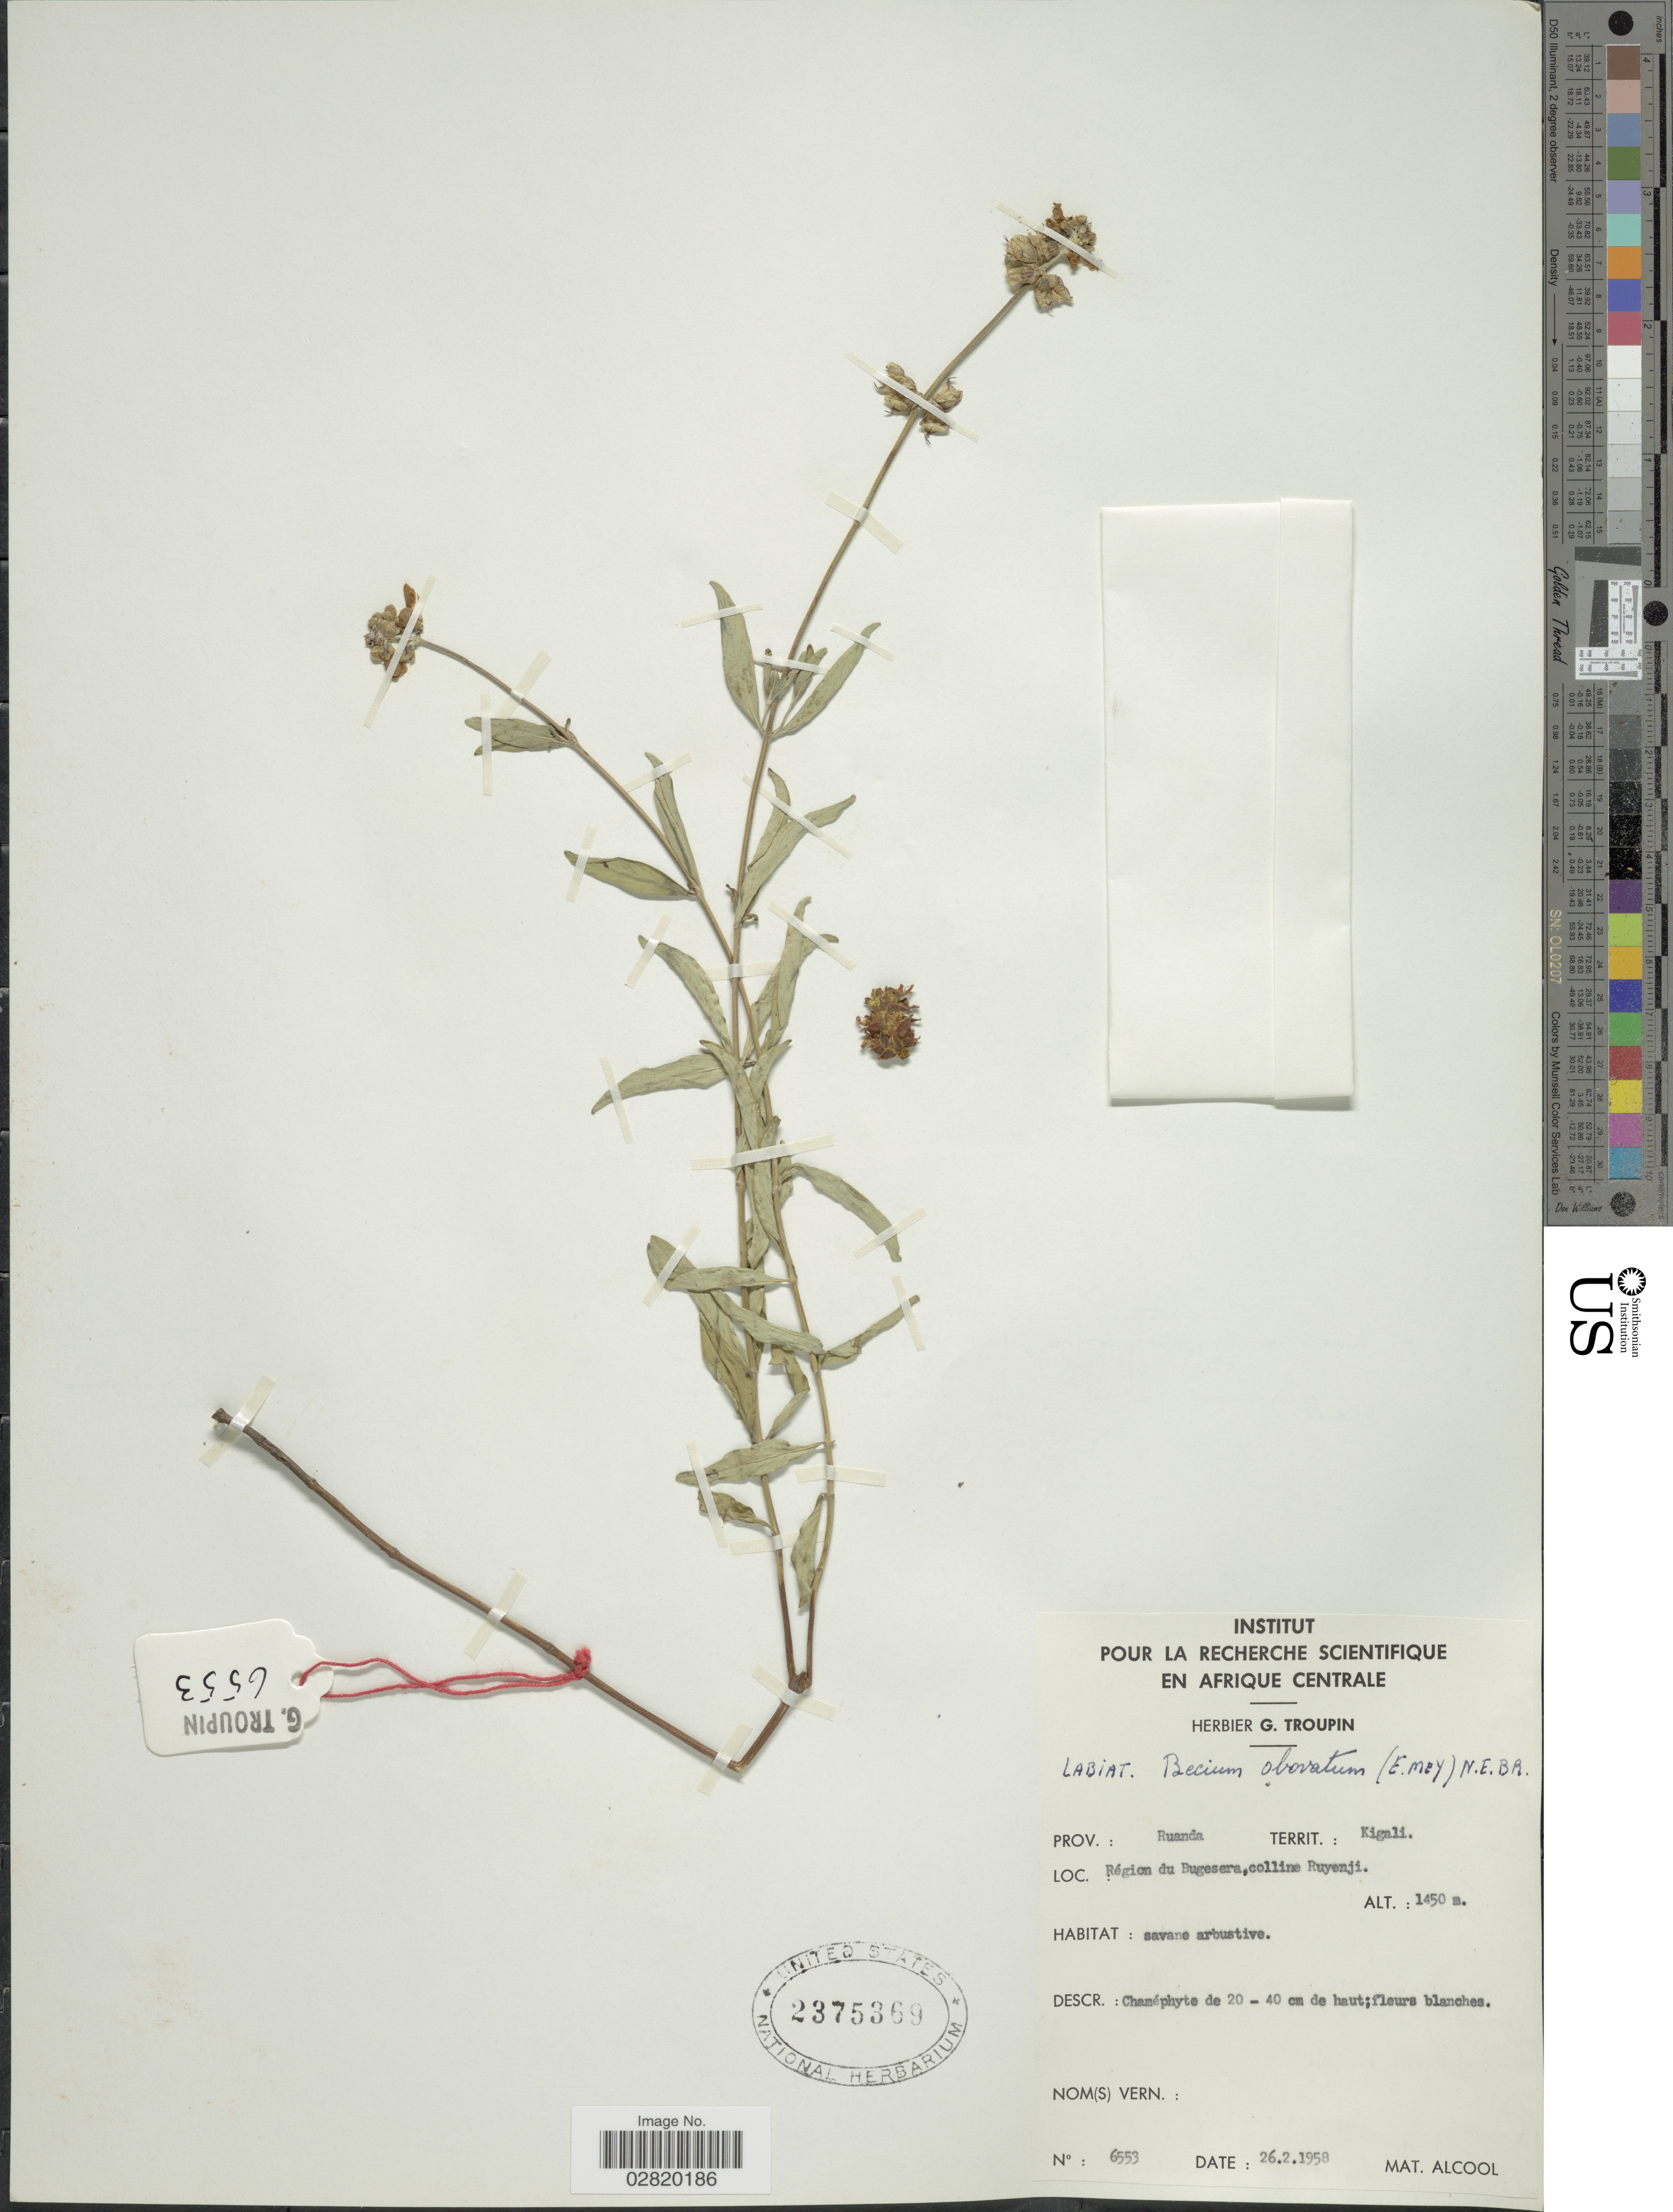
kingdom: Plantae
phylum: Tracheophyta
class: Magnoliopsida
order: Lamiales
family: Lamiaceae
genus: Becium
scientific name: Becium obovatum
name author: (E. Mey. ex Benth.) N.E. Br.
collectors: G. Troupin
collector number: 6553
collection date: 1958-02-26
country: Rwanda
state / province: Kigali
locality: Prov. Ruanda, Région du Bugesera, colline Ruyenji.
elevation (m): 1450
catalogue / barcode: US 2375369